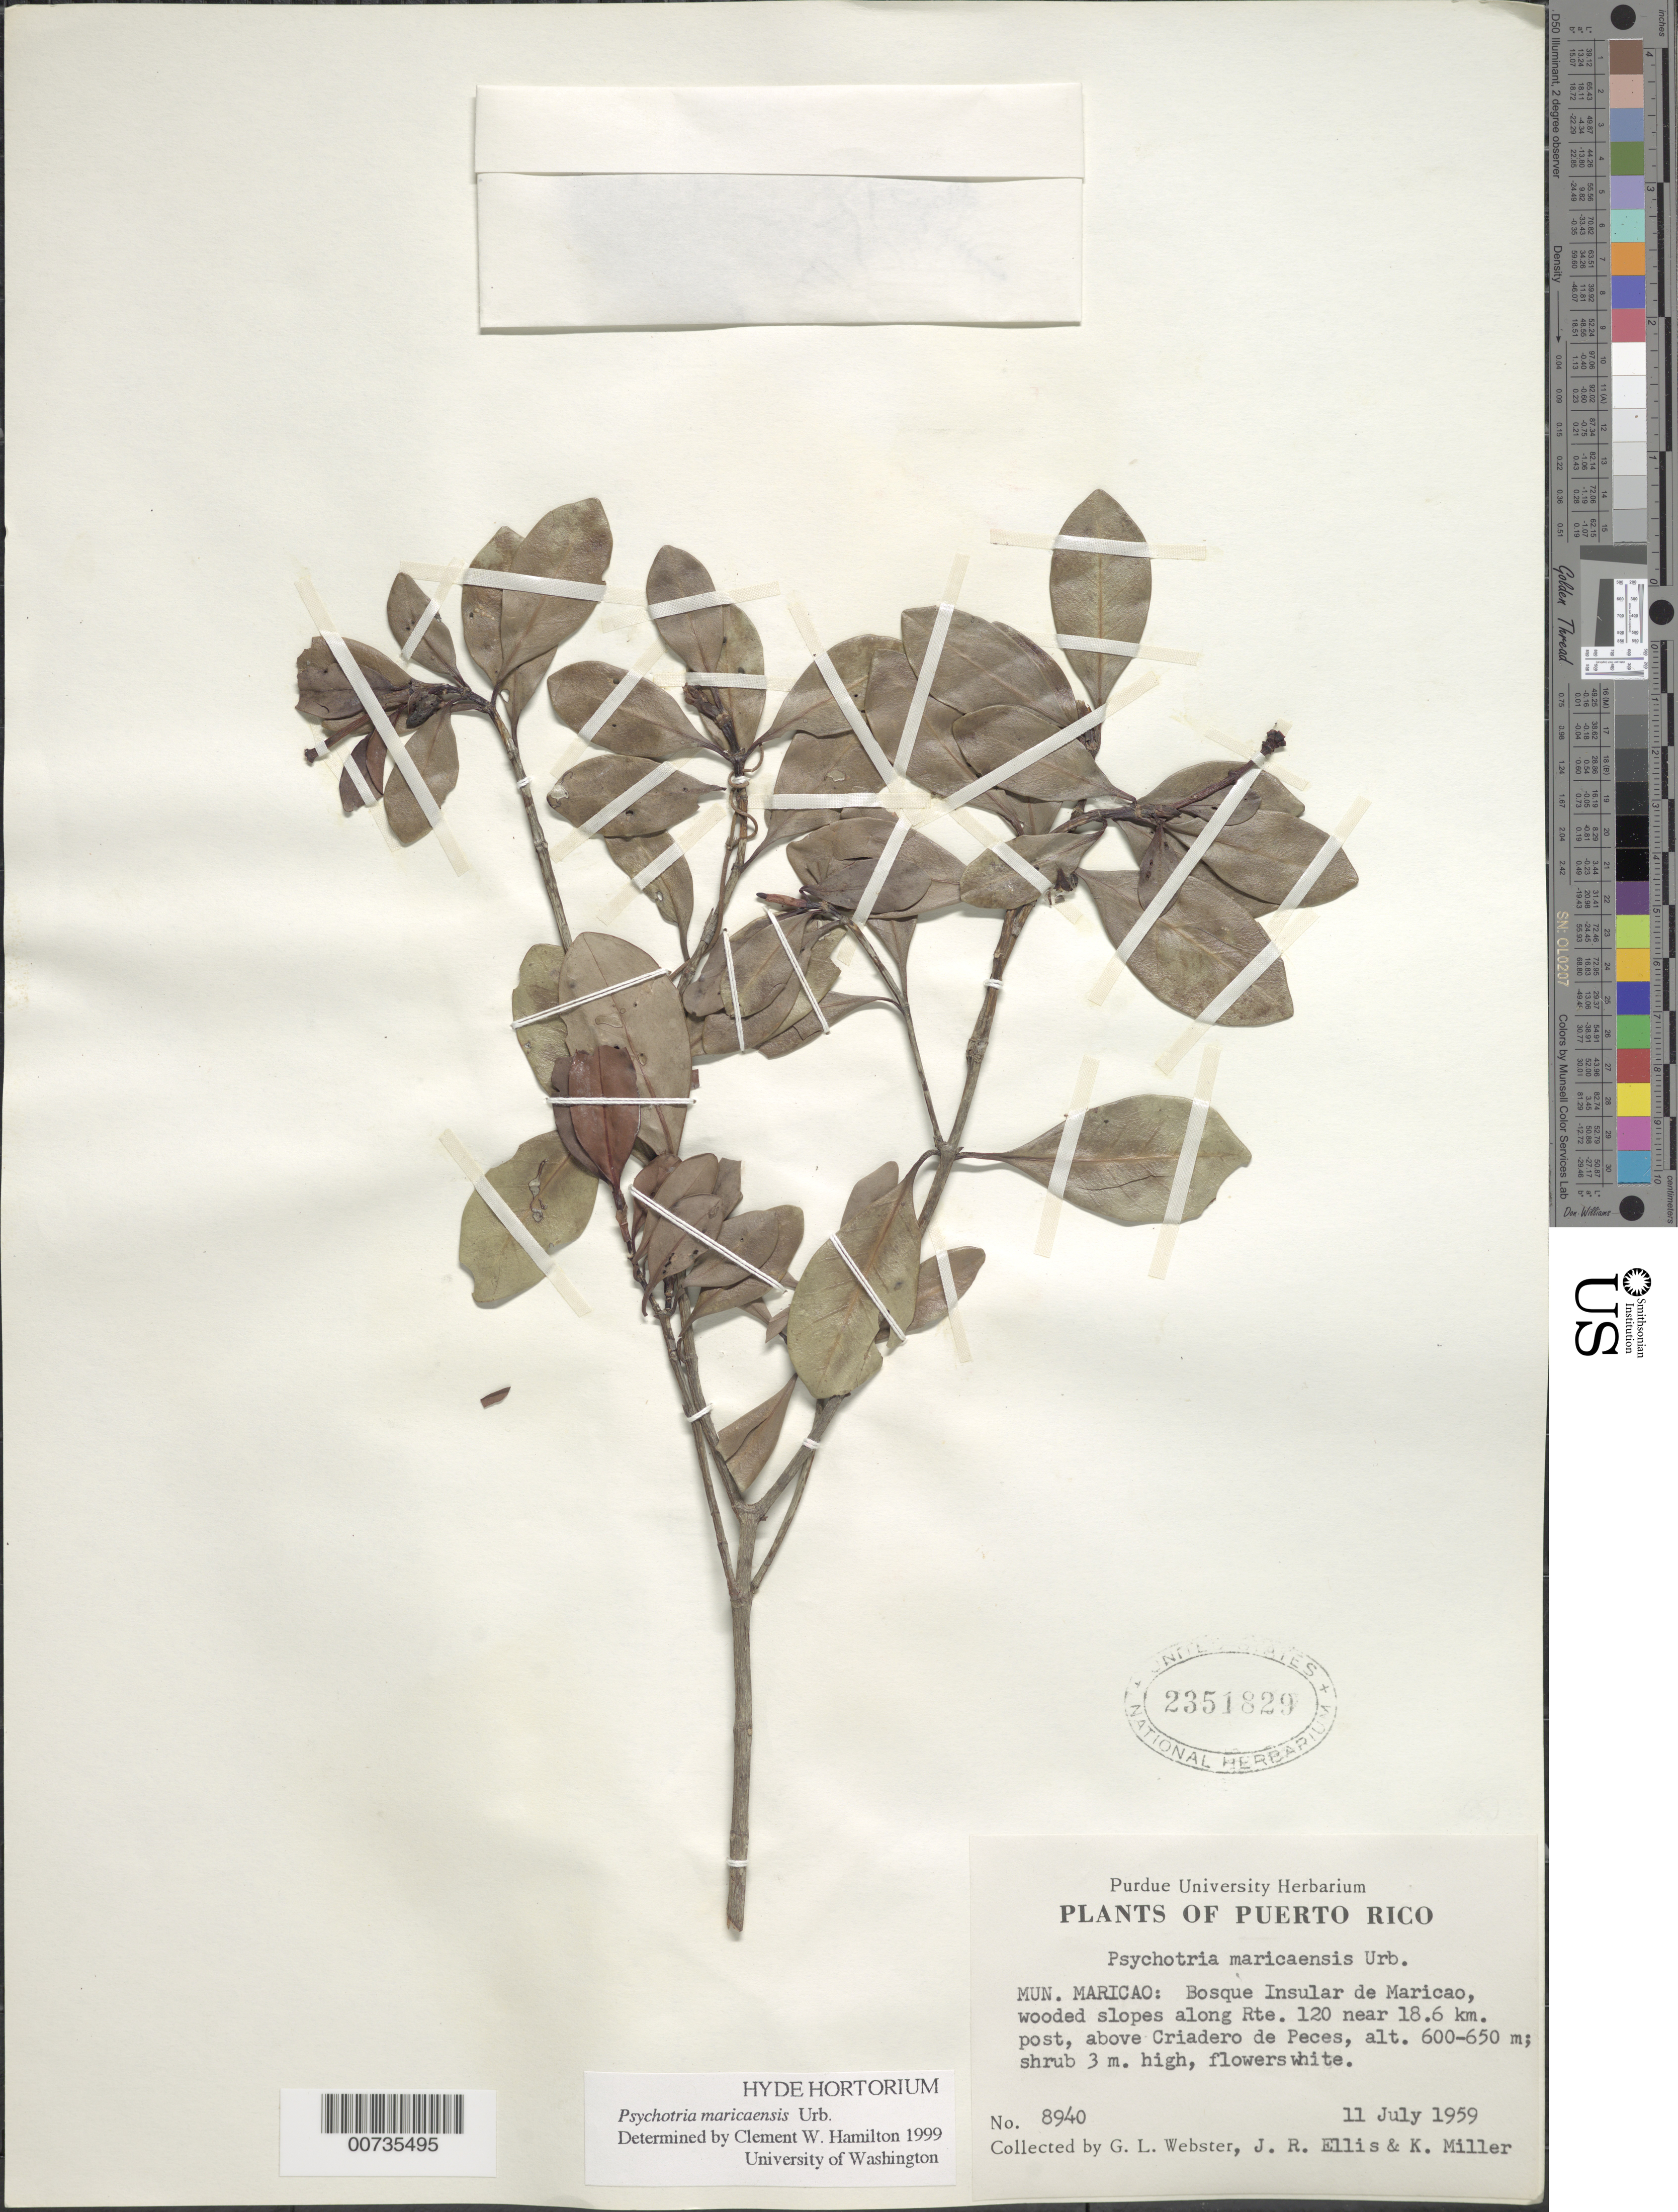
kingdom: Plantae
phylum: Tracheophyta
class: Magnoliopsida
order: Gentianales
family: Rubiaceae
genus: Psychotria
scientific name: Psychotria maricaensis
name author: Urb.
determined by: Hamilton, C. W.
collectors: G. L. Webster, J. R. Ellis & K. Miller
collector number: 8940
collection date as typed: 11 Jul 1959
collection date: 1959-07-11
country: Puerto Rico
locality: Mun. Maricao: Bosque Insular de Maricao, Rd. 120 near km post 18.6, above Criadero de Peces.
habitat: Wooded slopes.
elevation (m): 600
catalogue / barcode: US 2351829